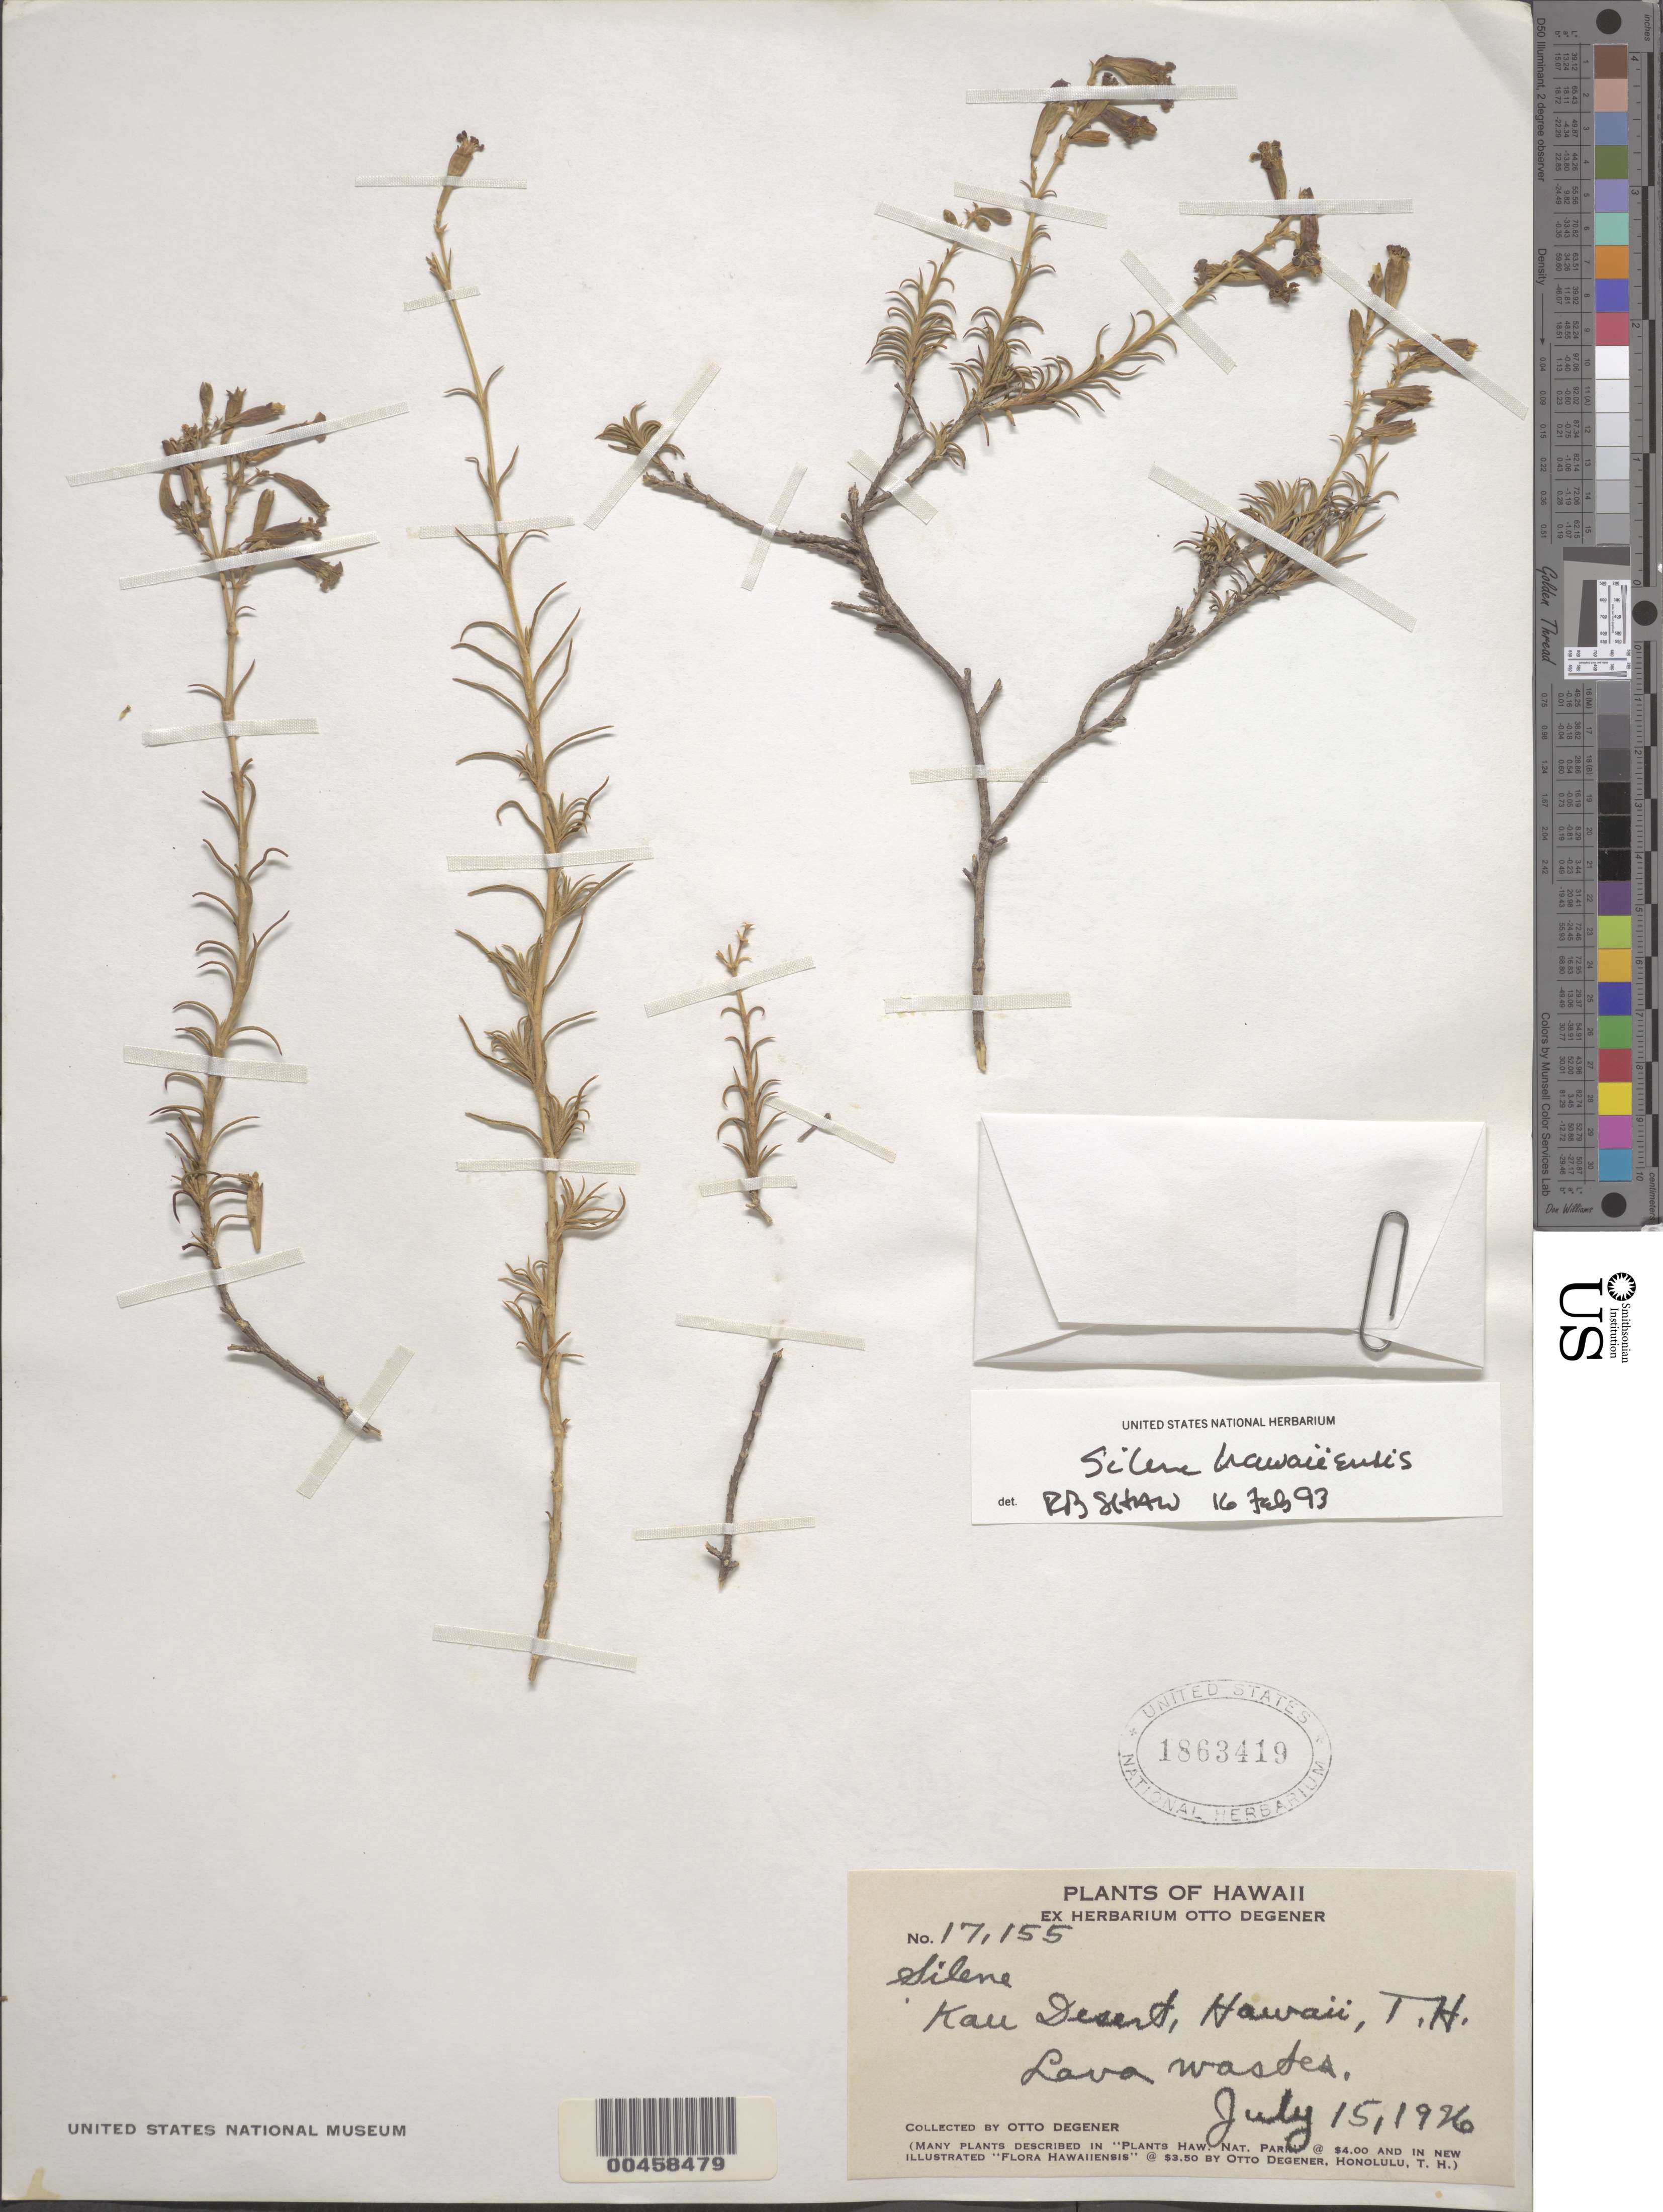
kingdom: Plantae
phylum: Tracheophyta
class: Magnoliopsida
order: Caryophyllales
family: Caryophyllaceae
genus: Silene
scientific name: Silene hawaiiensis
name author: Sherff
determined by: Shaw, R. B.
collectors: O. Degener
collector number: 17155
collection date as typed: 15 Jul 1926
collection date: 1926-07-15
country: United States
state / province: Hawaii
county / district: Hawaii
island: Hawaii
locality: Kau Desert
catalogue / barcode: US 1863419